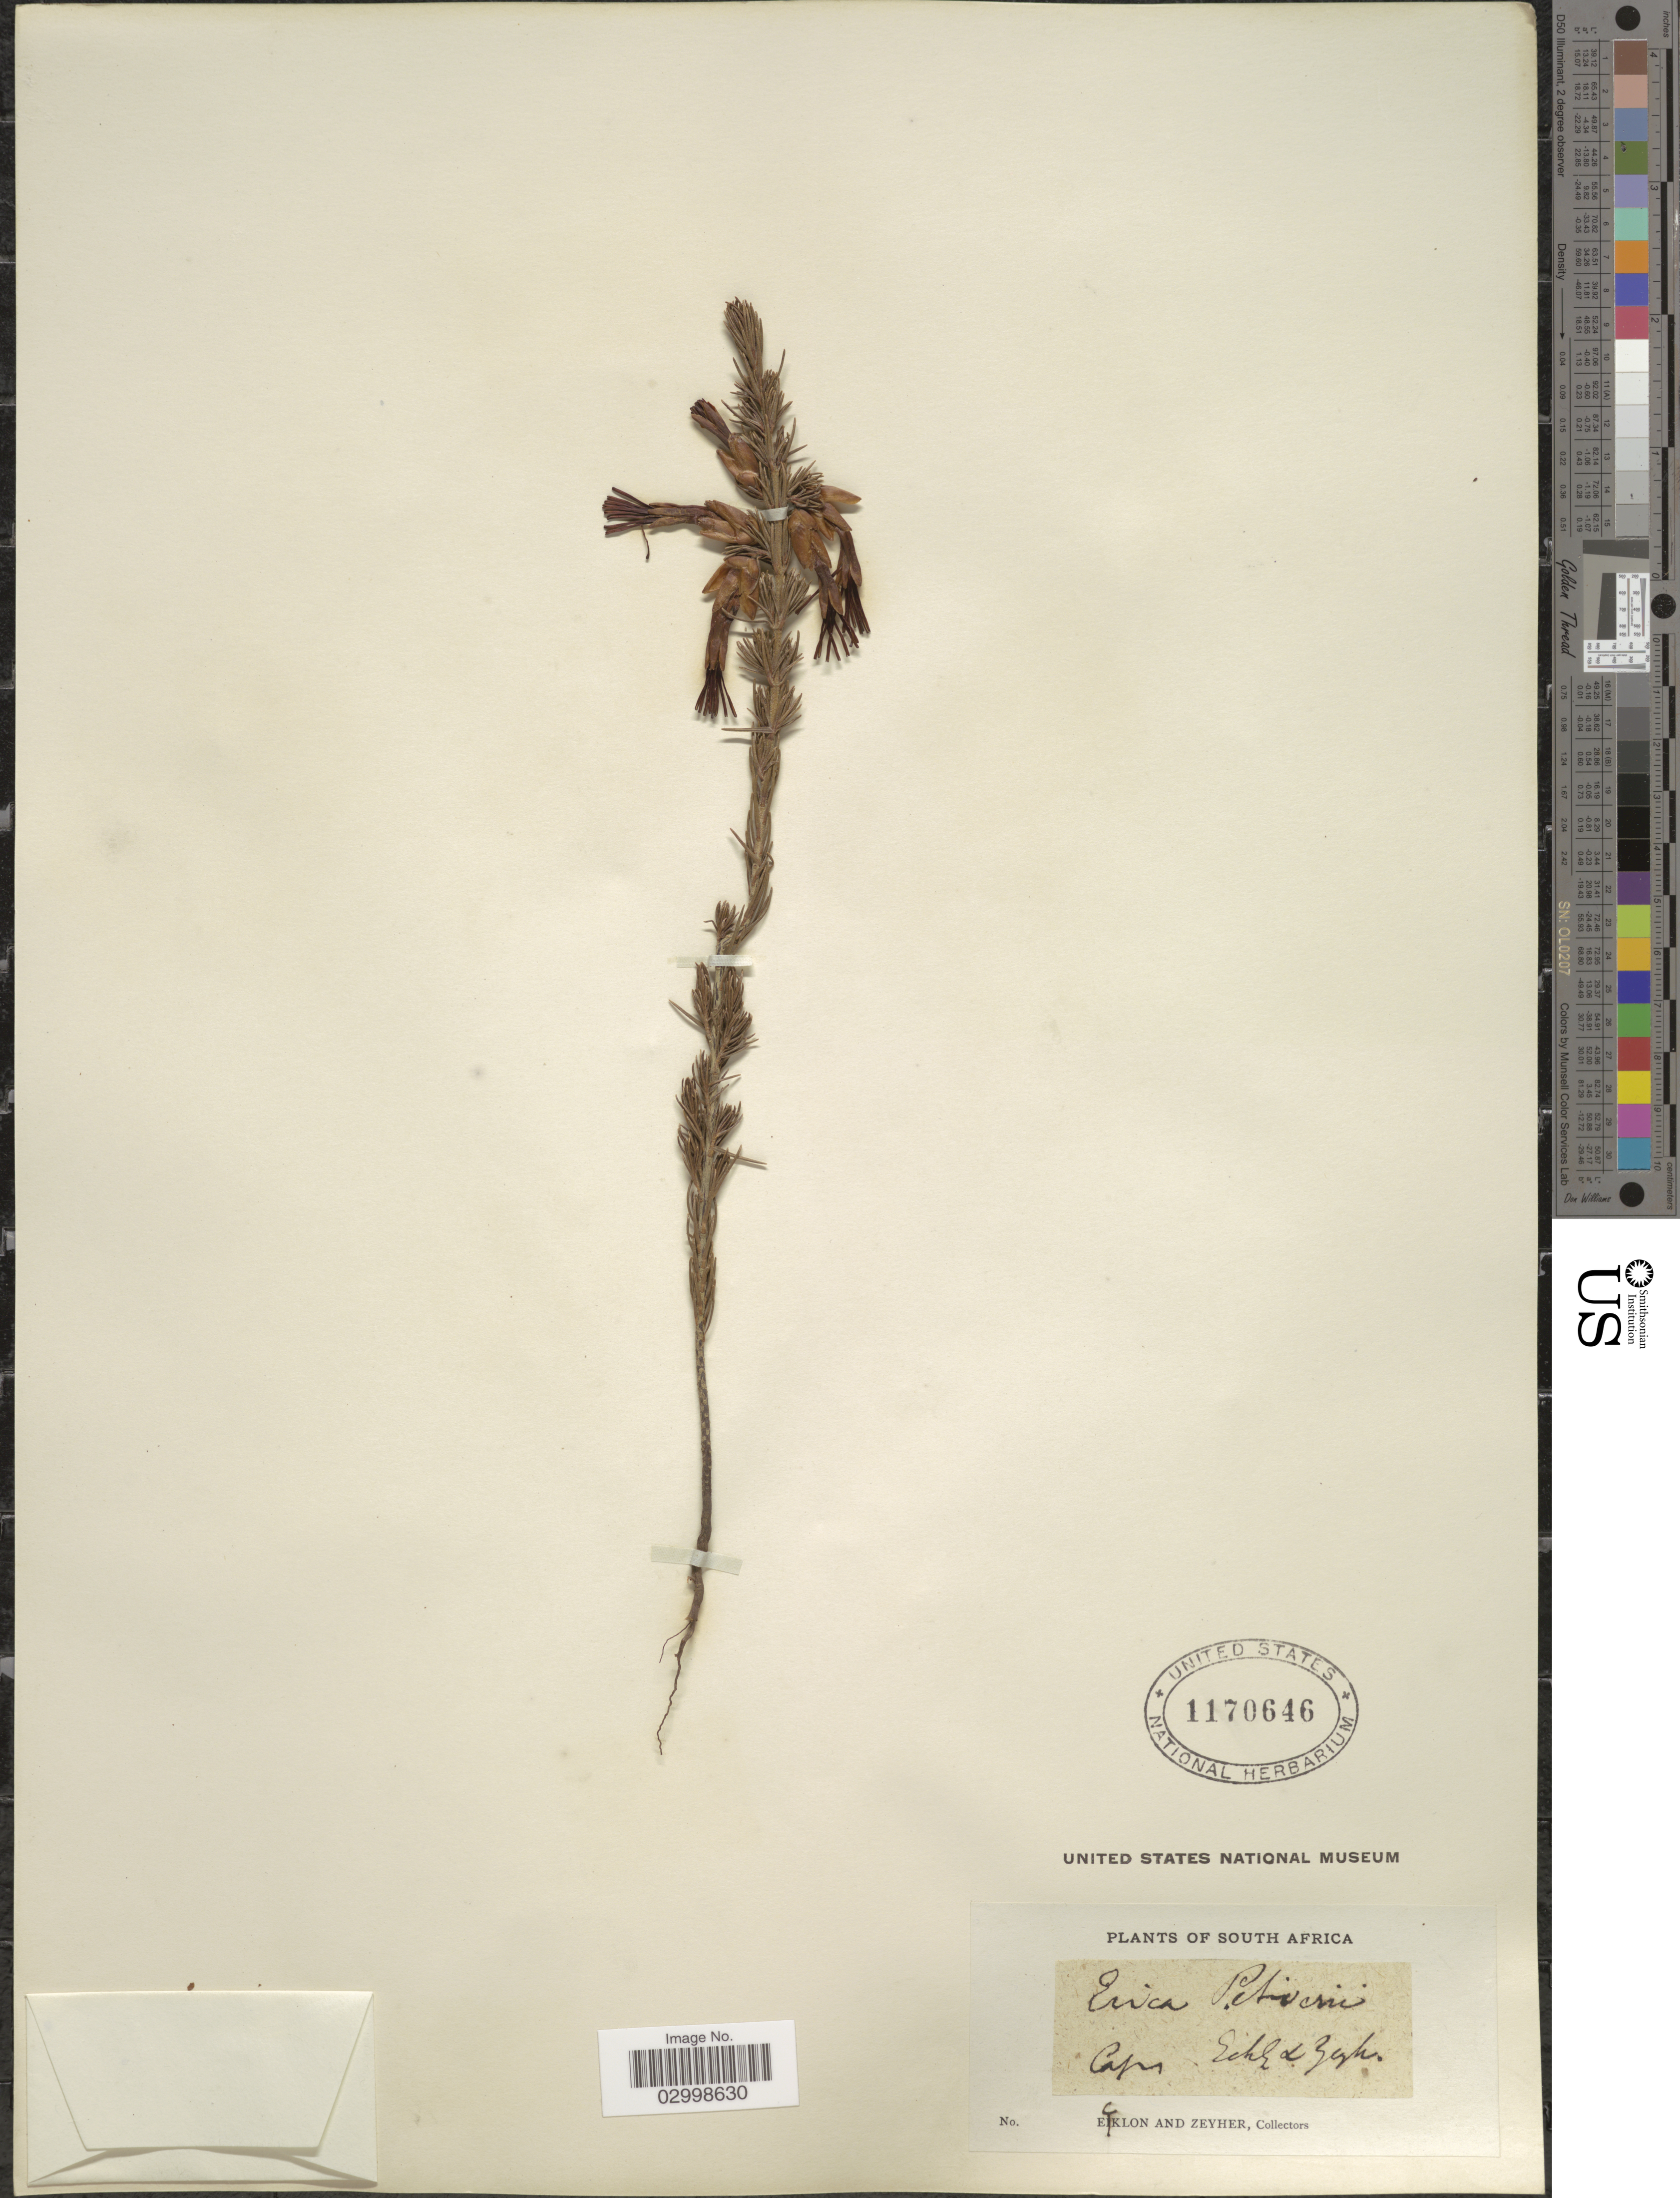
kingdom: Plantae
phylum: Tracheophyta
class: Magnoliopsida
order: Ericales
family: Ericaceae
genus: Erica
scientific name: Erica petiverii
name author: Willd.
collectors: -. Ecklon & -. Zeyher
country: South Africa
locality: Cape.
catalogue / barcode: US 1170646